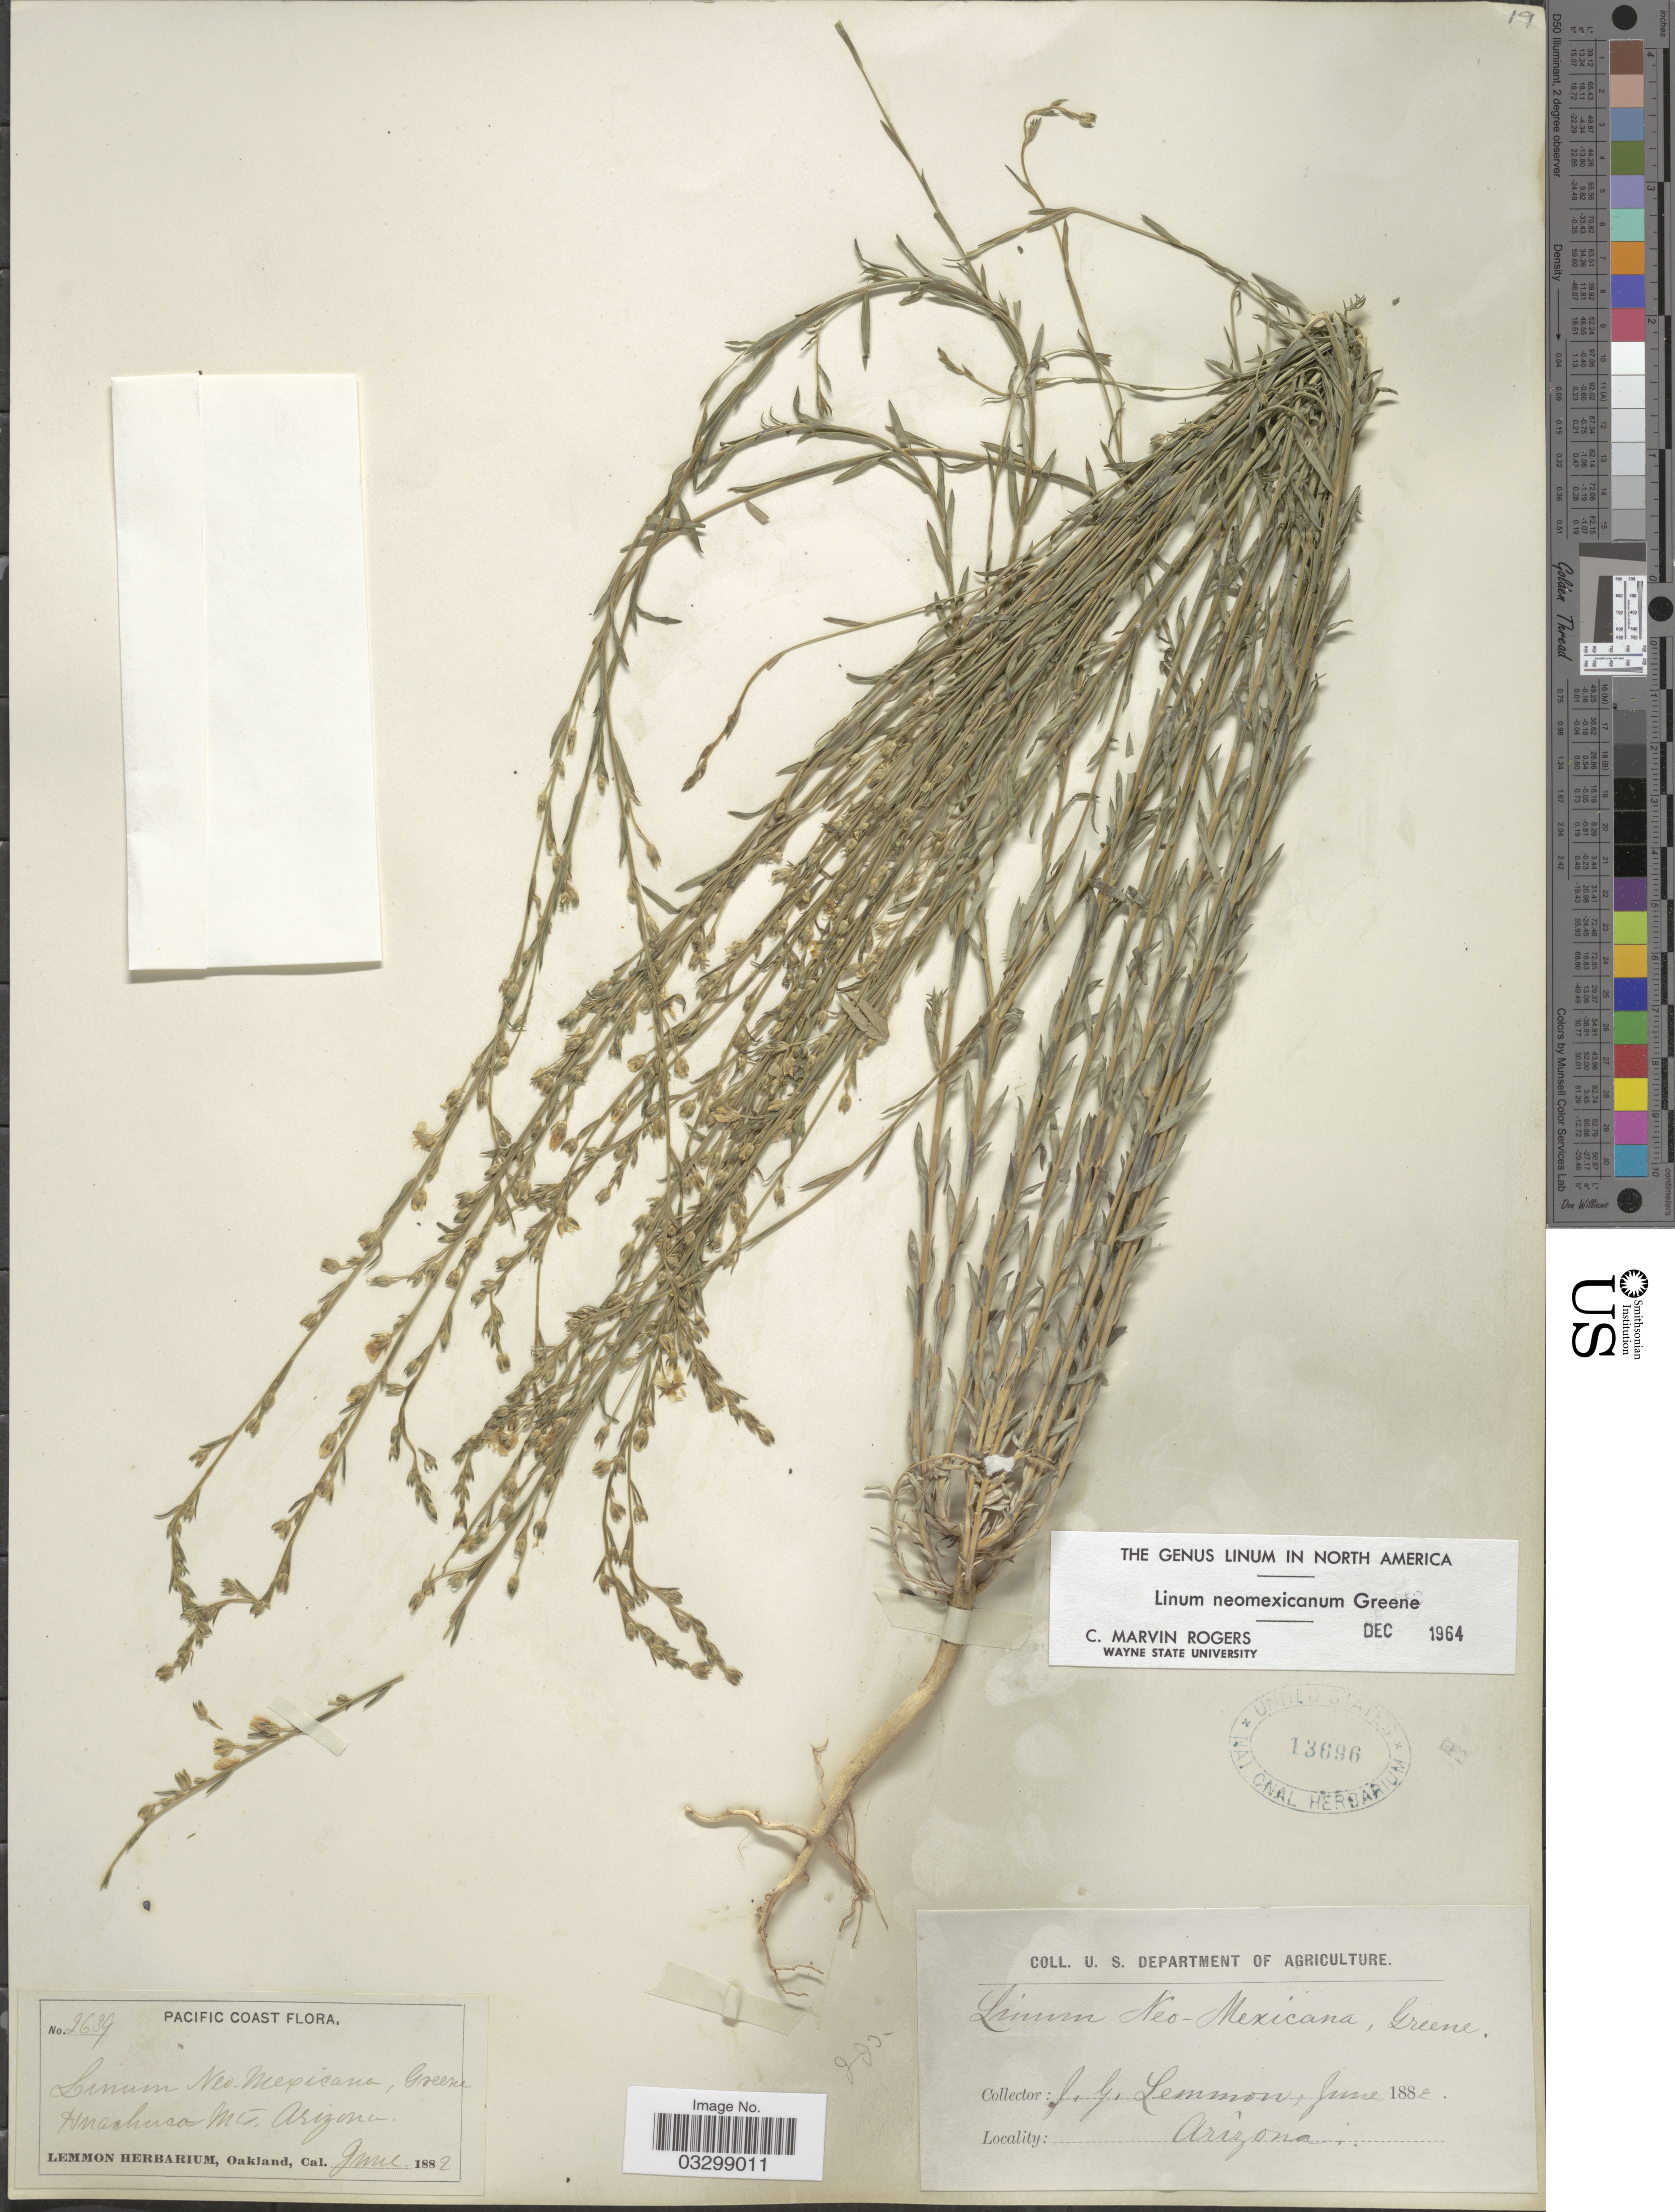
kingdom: Plantae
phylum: Tracheophyta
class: Magnoliopsida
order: Malpighiales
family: Linaceae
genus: Linum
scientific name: Linum neomexicanum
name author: Greene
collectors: J. Lemmon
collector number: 2639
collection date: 1882-06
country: United States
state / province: Arizona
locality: Pacific Coast. Huachuaca Mts.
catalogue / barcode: US 13696